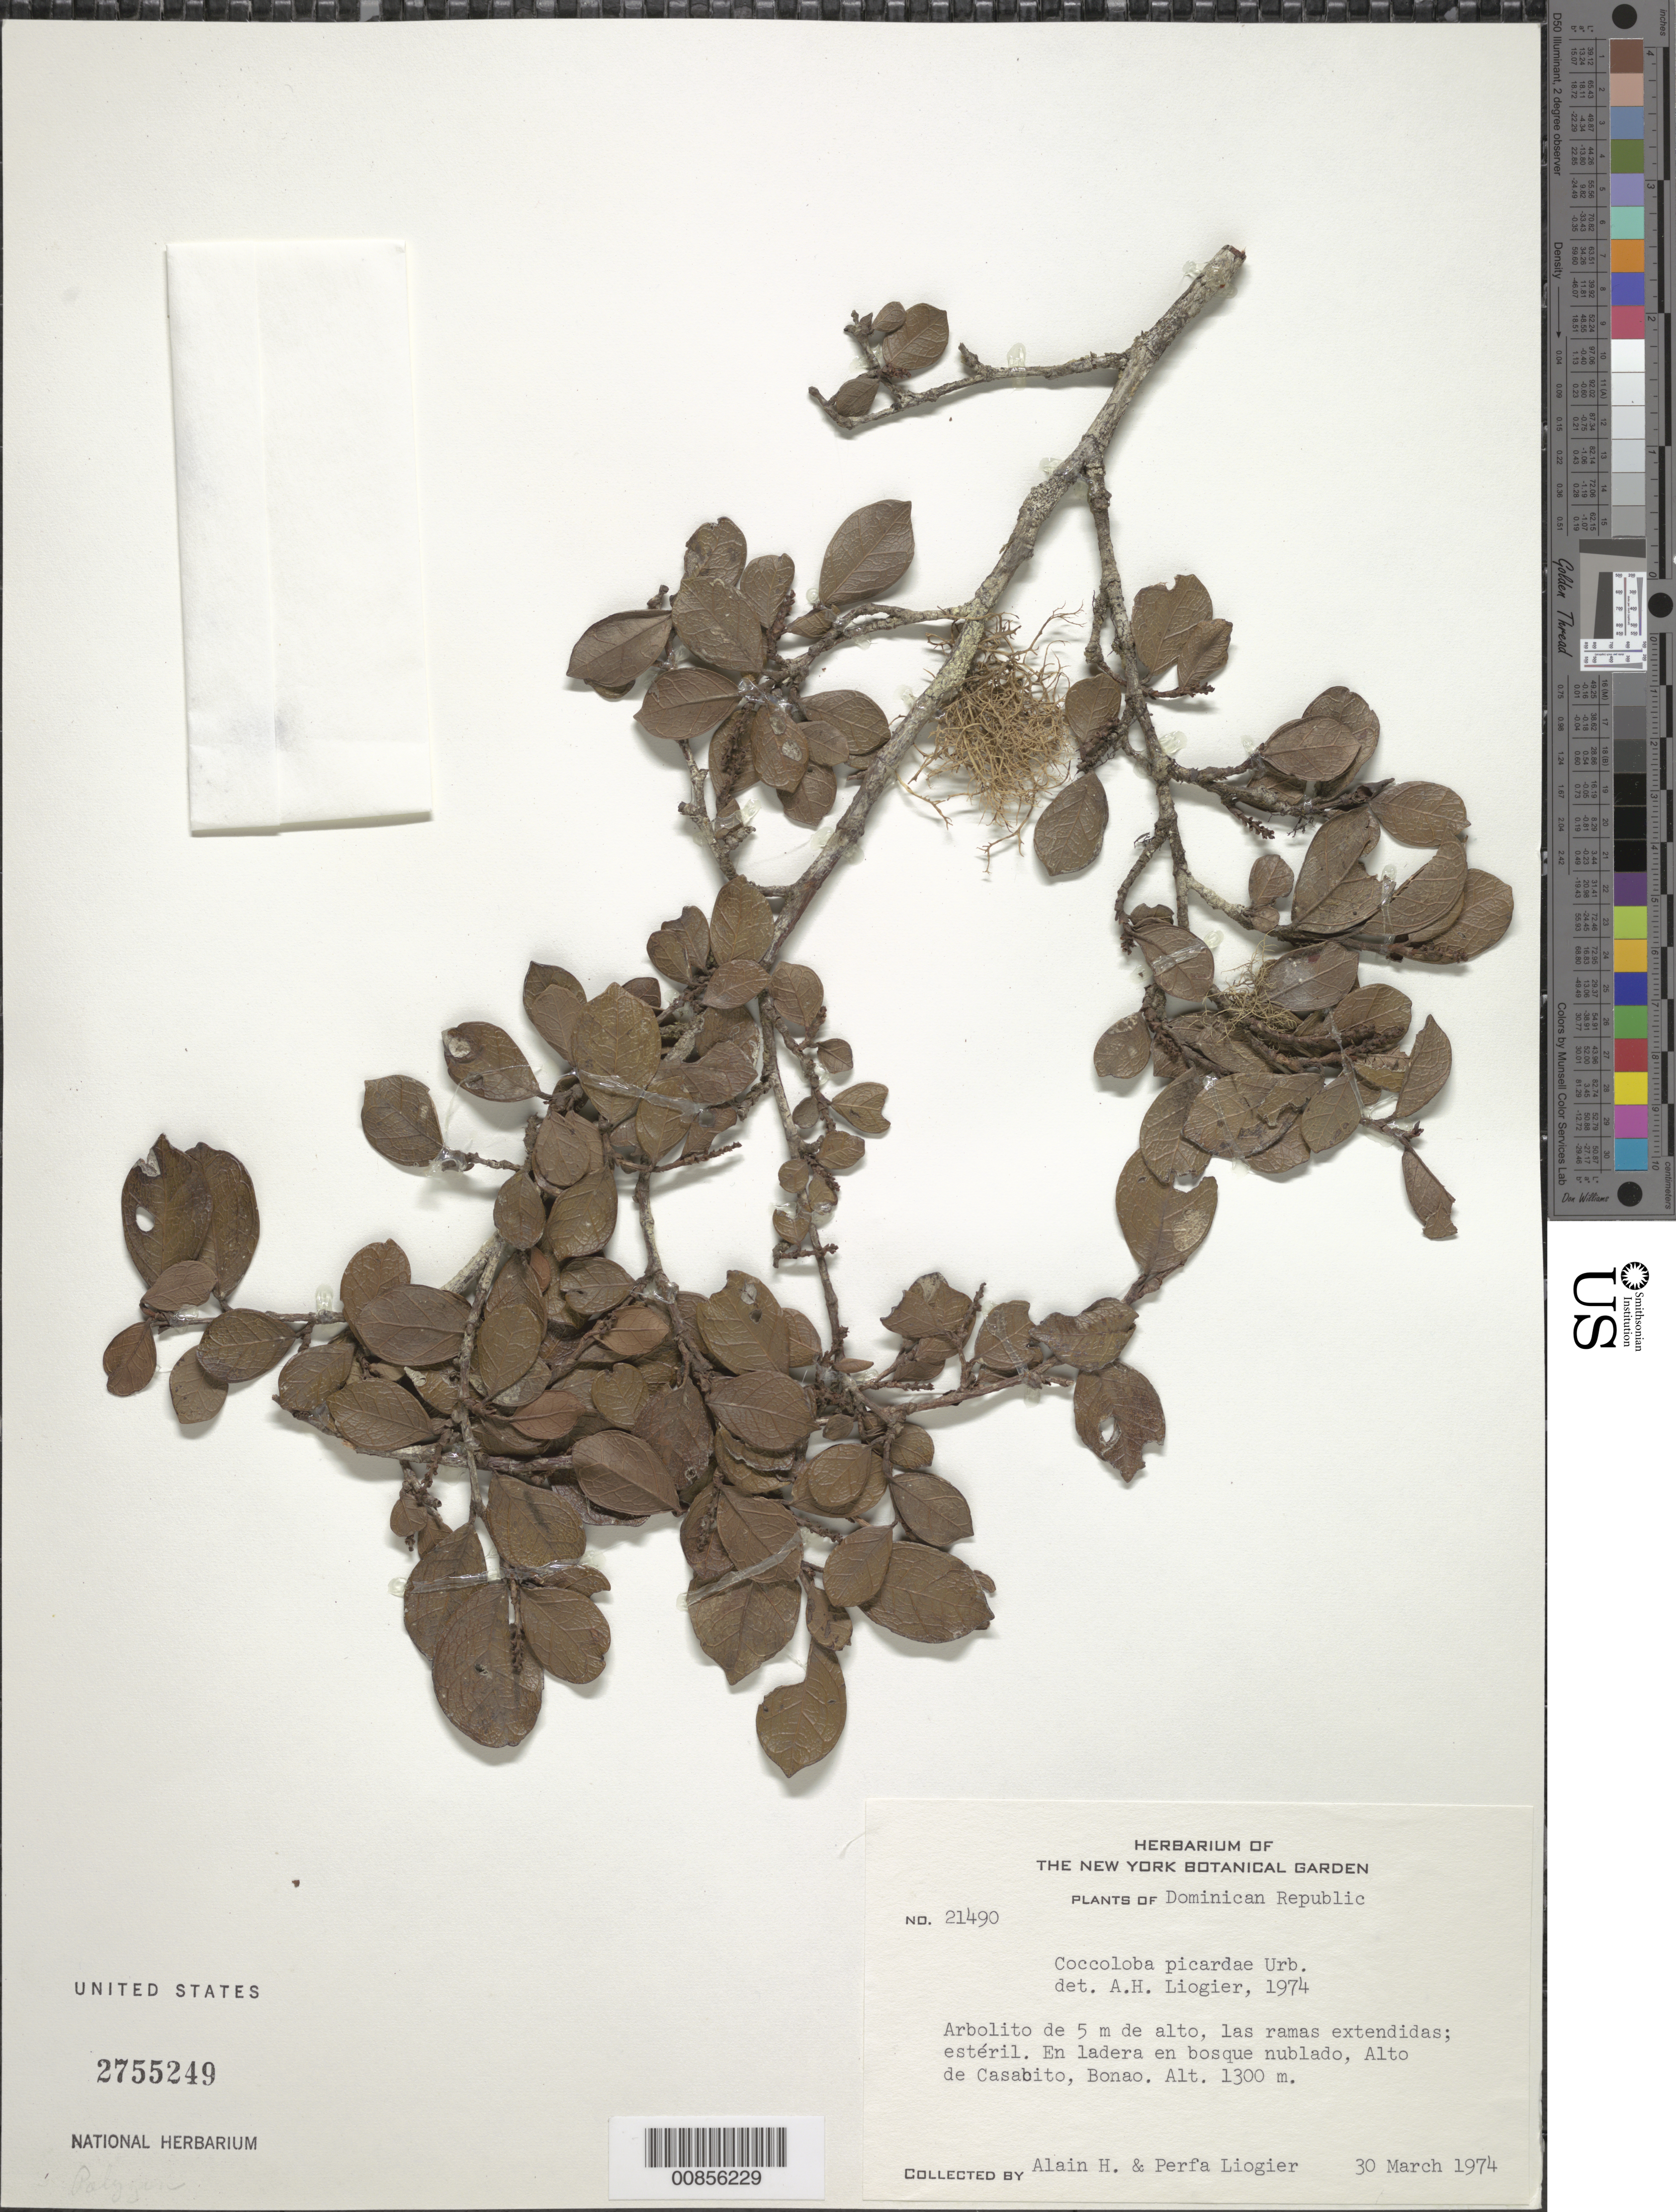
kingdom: Plantae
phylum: Tracheophyta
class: Magnoliopsida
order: Caryophyllales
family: Polygonaceae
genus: Coccoloba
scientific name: Coccoloba picardae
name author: Urb.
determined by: Liogier, Alain H.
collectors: A. H. Liogier & M. P. Liogier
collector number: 21490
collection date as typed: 30 Mar 1974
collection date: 1974-03-30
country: Dominican Republic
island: Hispaniola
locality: Ato de Casabito, Bonao.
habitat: En ladera de bosque nublado.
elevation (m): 1300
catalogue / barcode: US 2755249